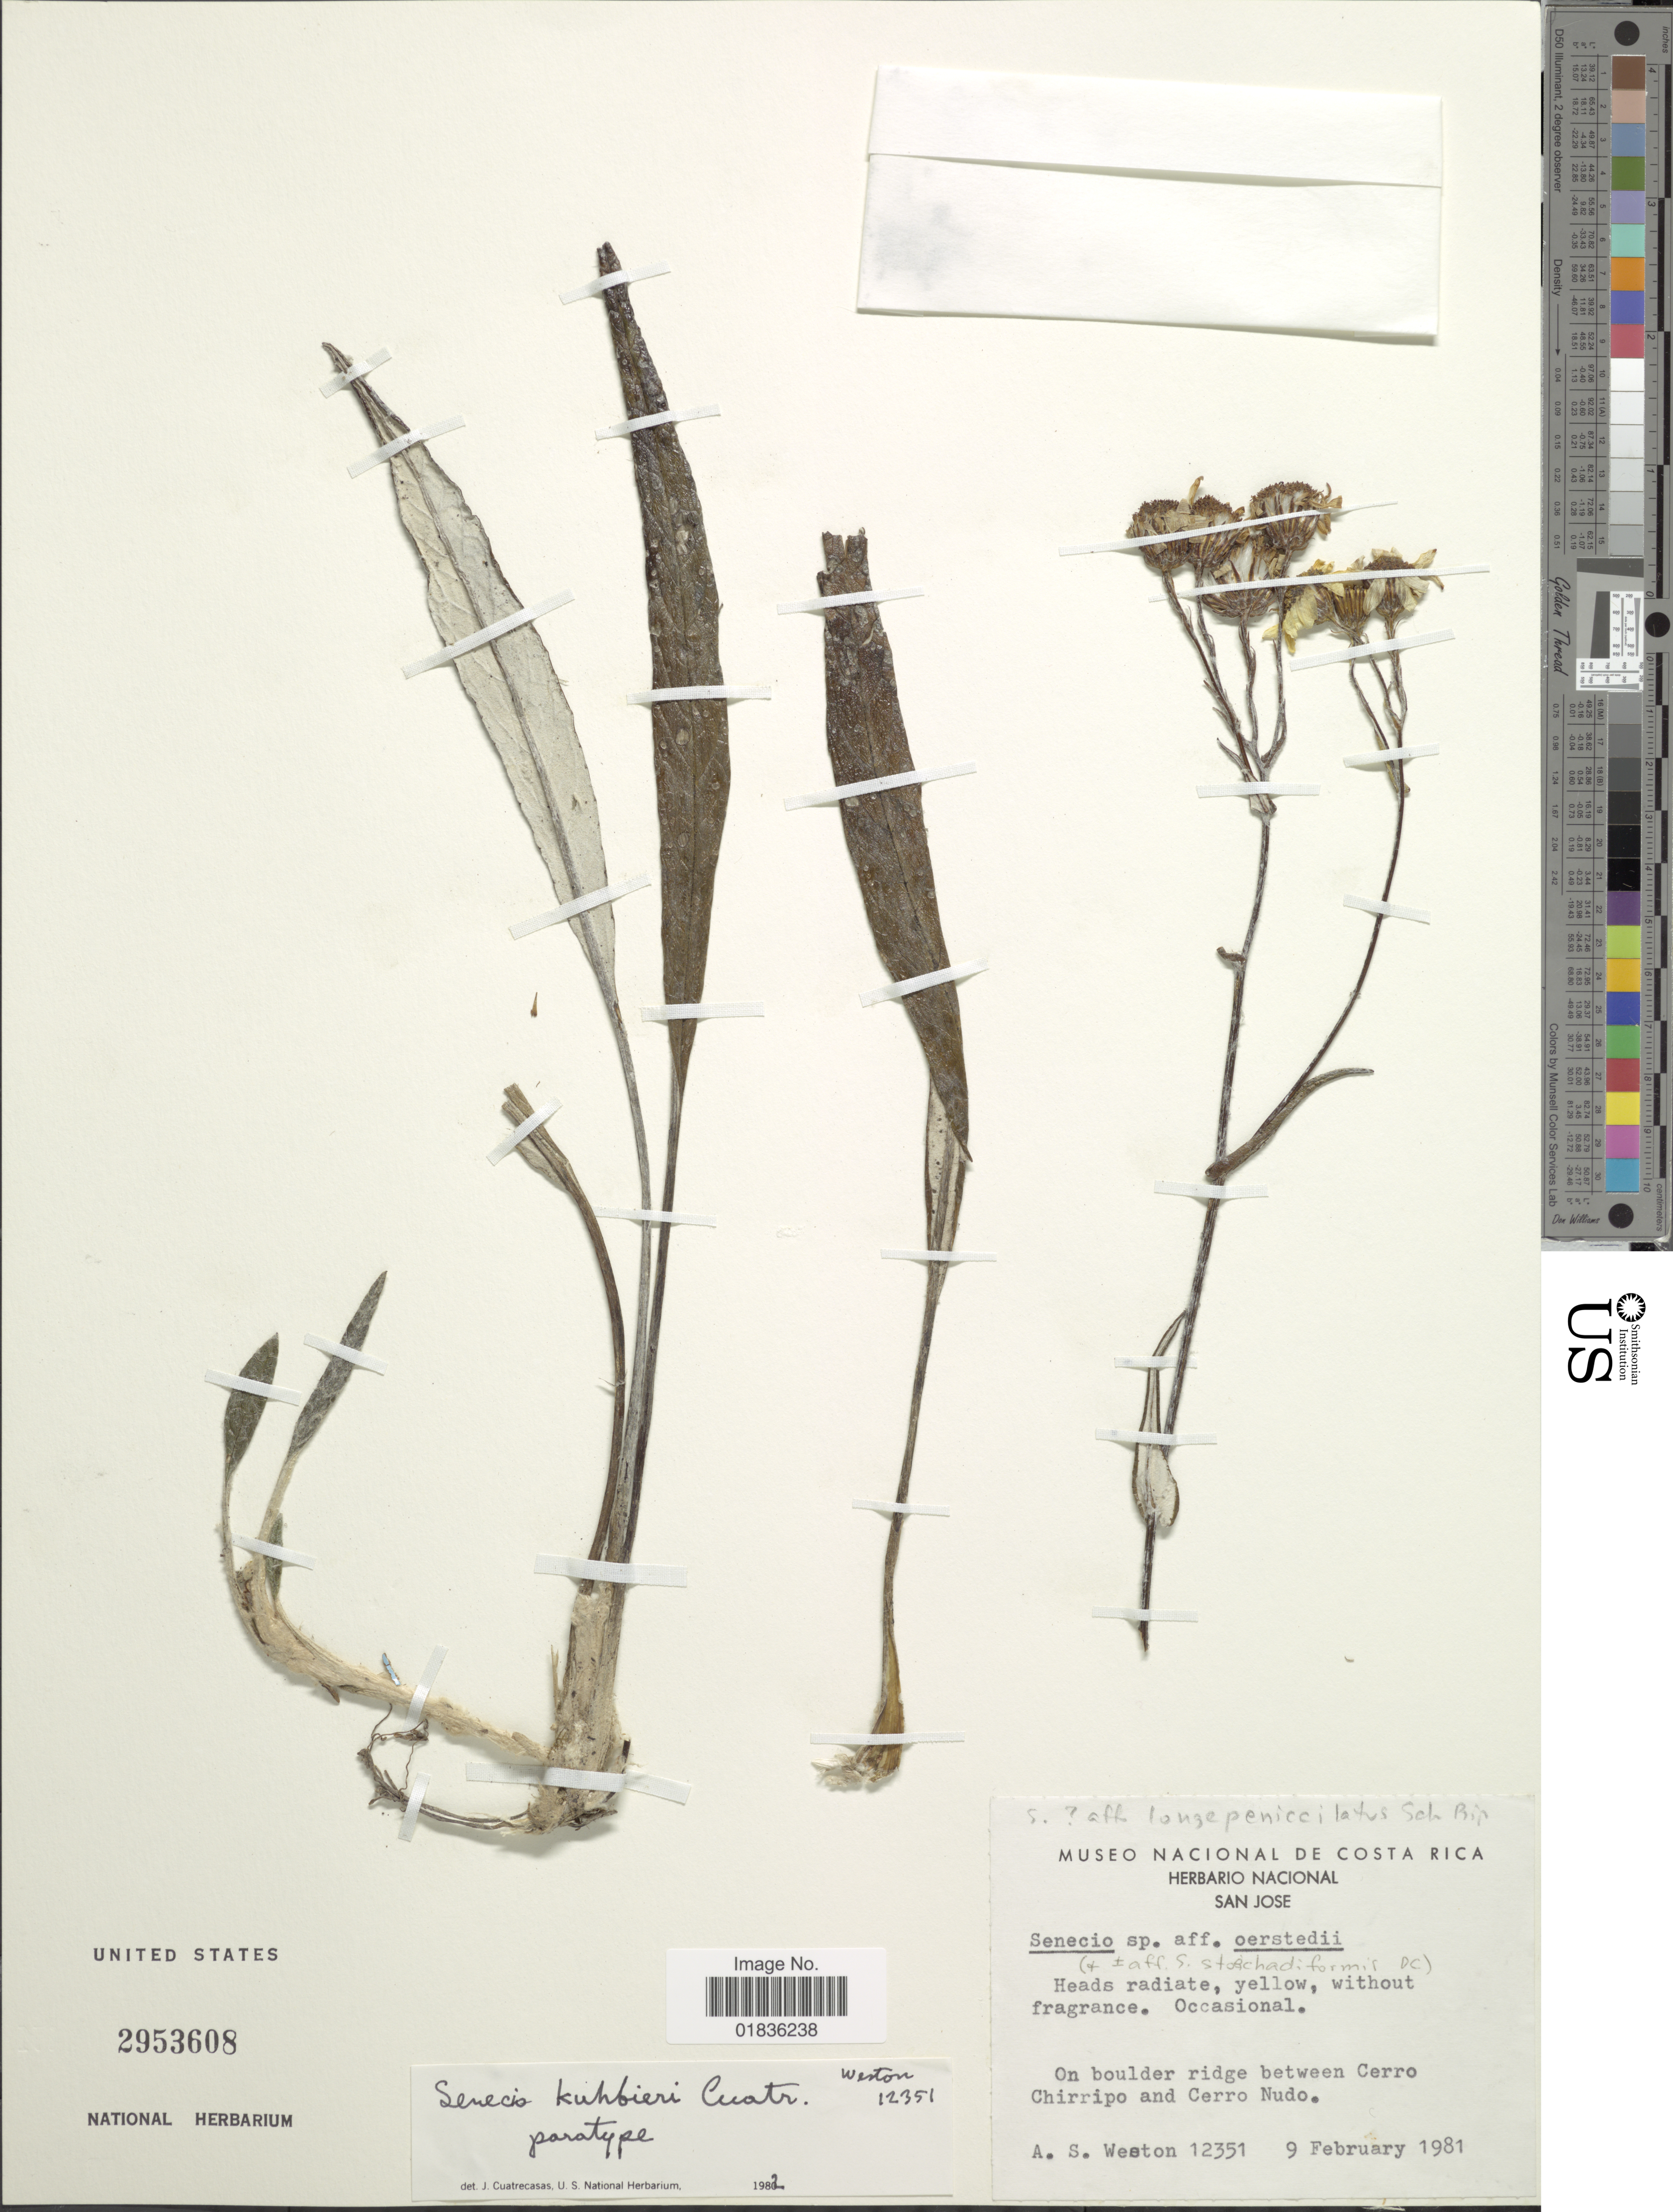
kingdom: Plantae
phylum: Tracheophyta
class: Magnoliopsida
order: Asterales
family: Asteraceae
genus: Senecio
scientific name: Senecio kuhbieri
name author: Cuatrec.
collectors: A. Weston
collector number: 12351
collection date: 1981-02-09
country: Costa Rica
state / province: San José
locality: On boulder ridge between Cerro Chirripo and Cerro Nudo.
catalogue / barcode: US 2953608